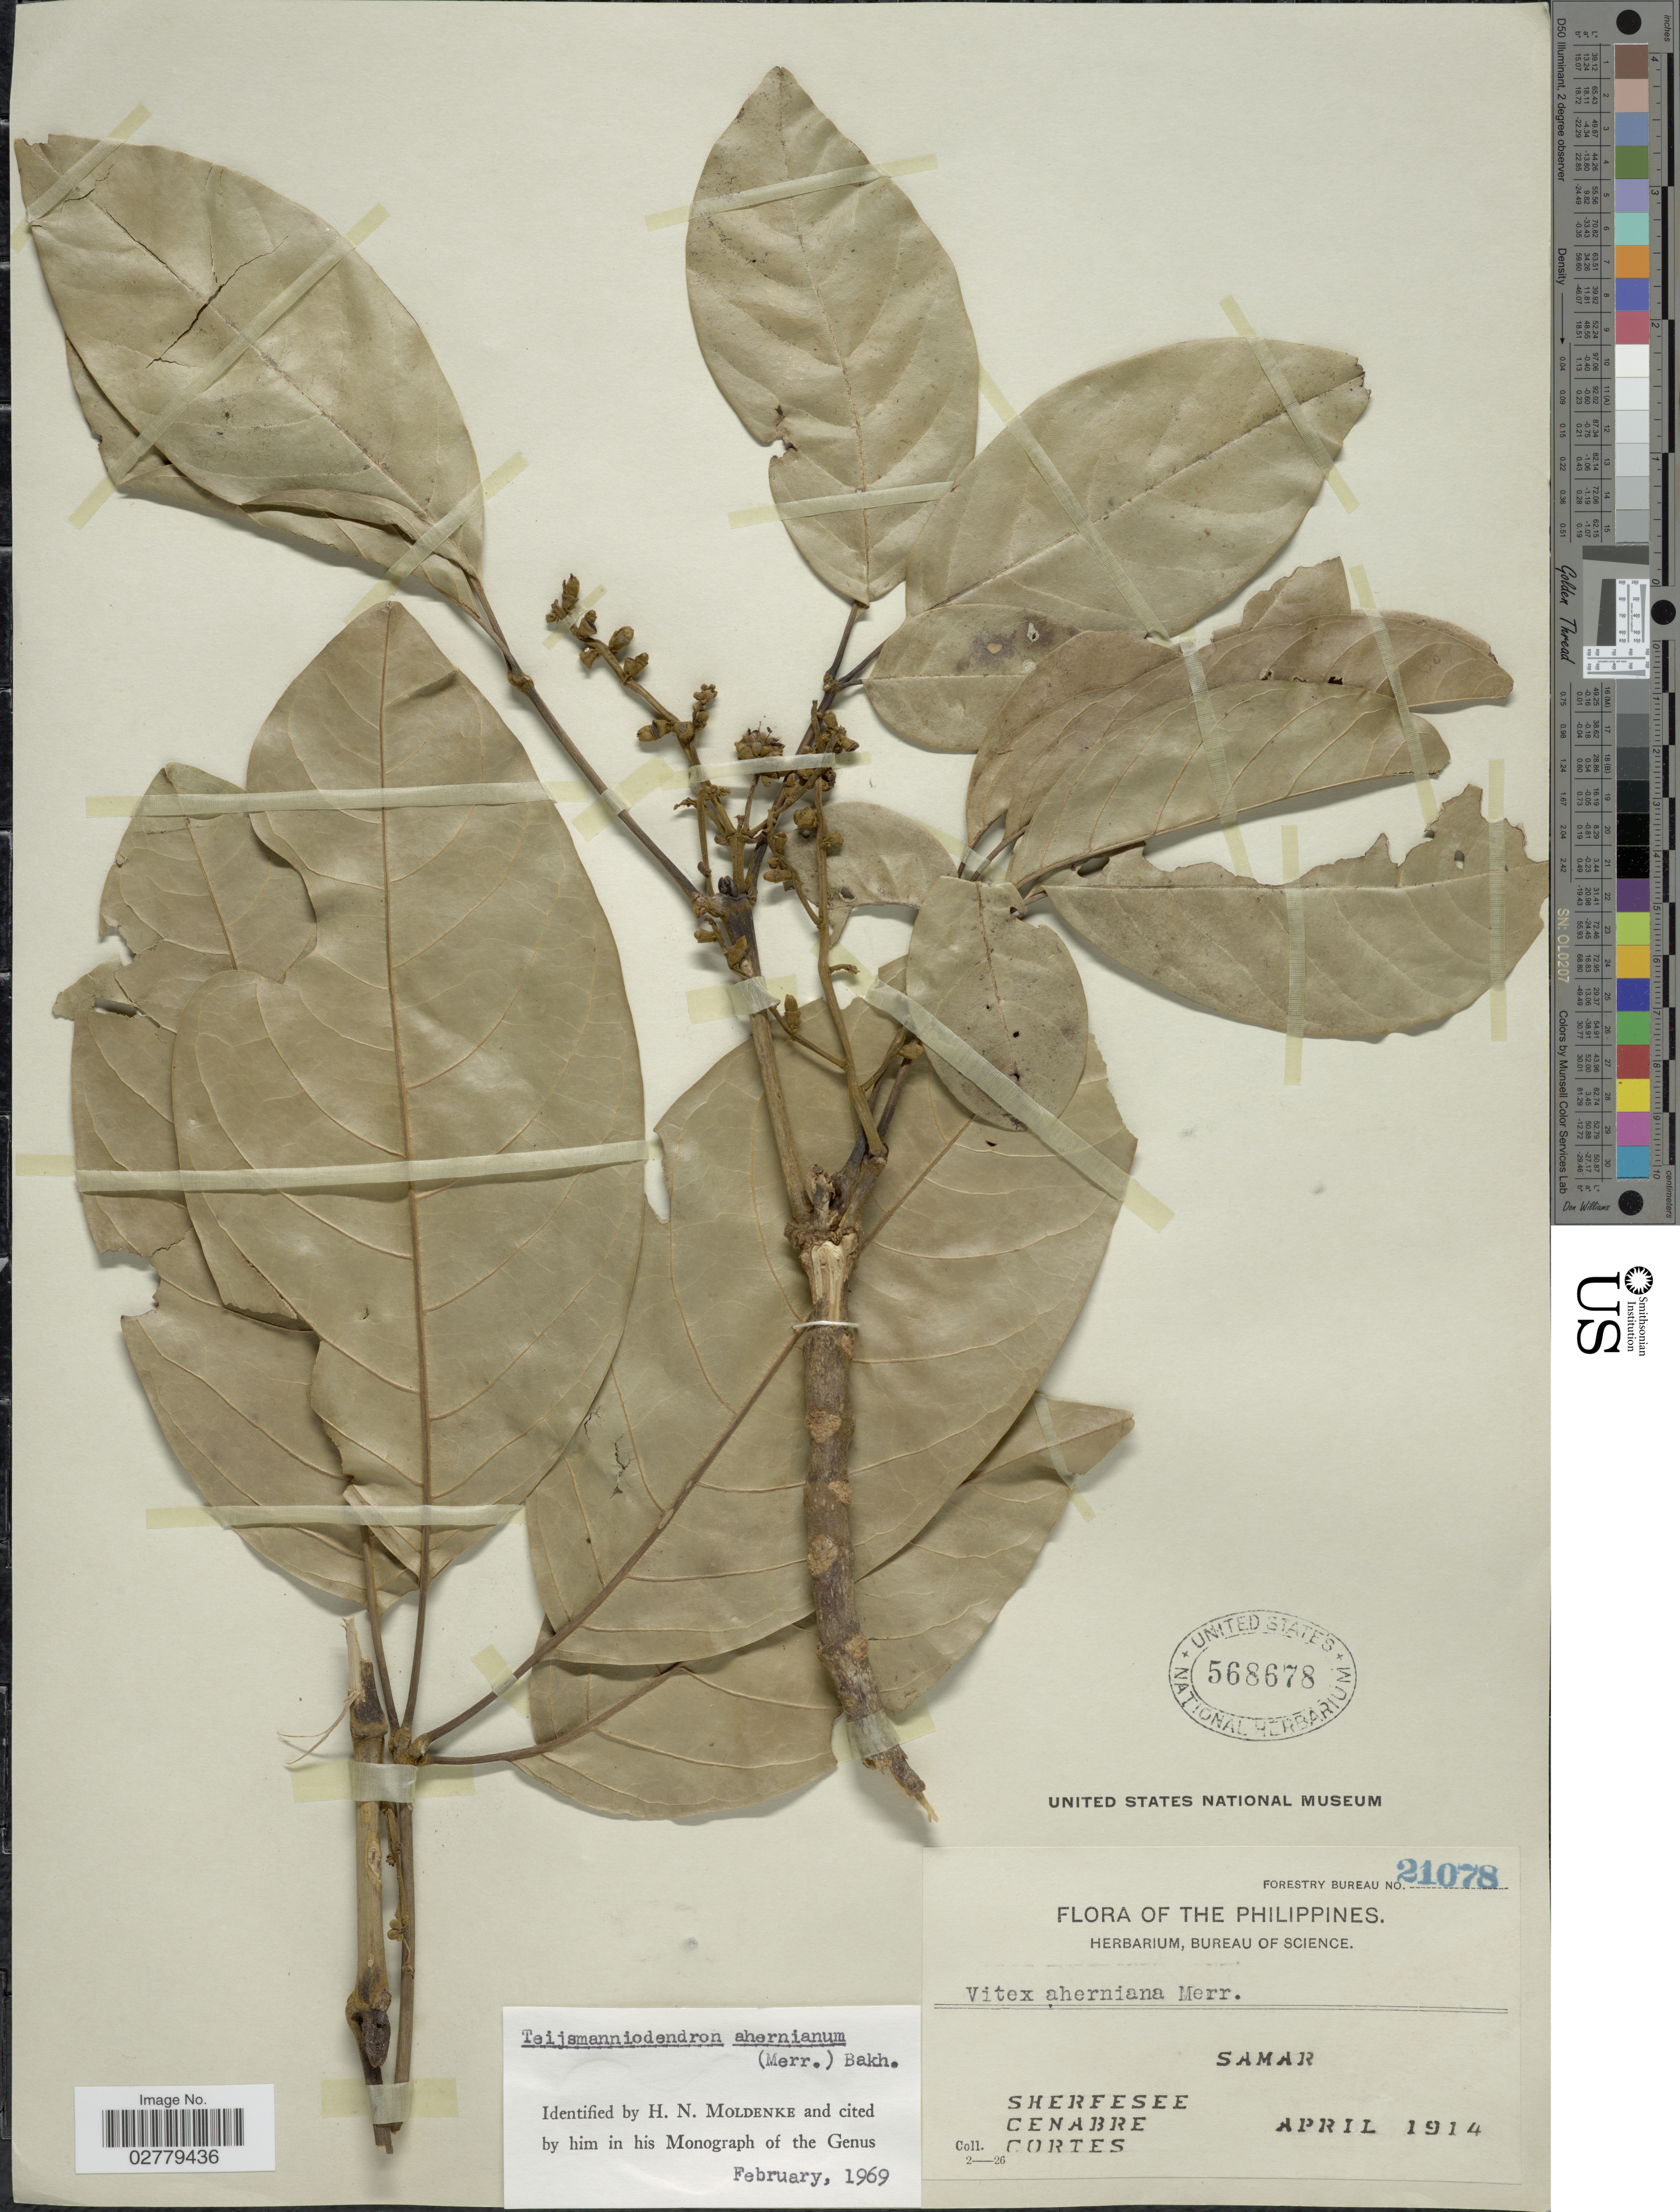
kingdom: Plantae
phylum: Tracheophyta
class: Magnoliopsida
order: Lamiales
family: Lamiaceae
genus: Teijsmanniodendron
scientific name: Teijsmanniodendron ahernianum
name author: (Merr.) Bakh.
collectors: -. Sherfesee, -. Cenabre & -. Cortes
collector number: Forestry Bureau 21078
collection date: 1914-04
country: Philippines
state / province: Eastern Visayas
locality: Samar.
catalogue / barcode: US 568678